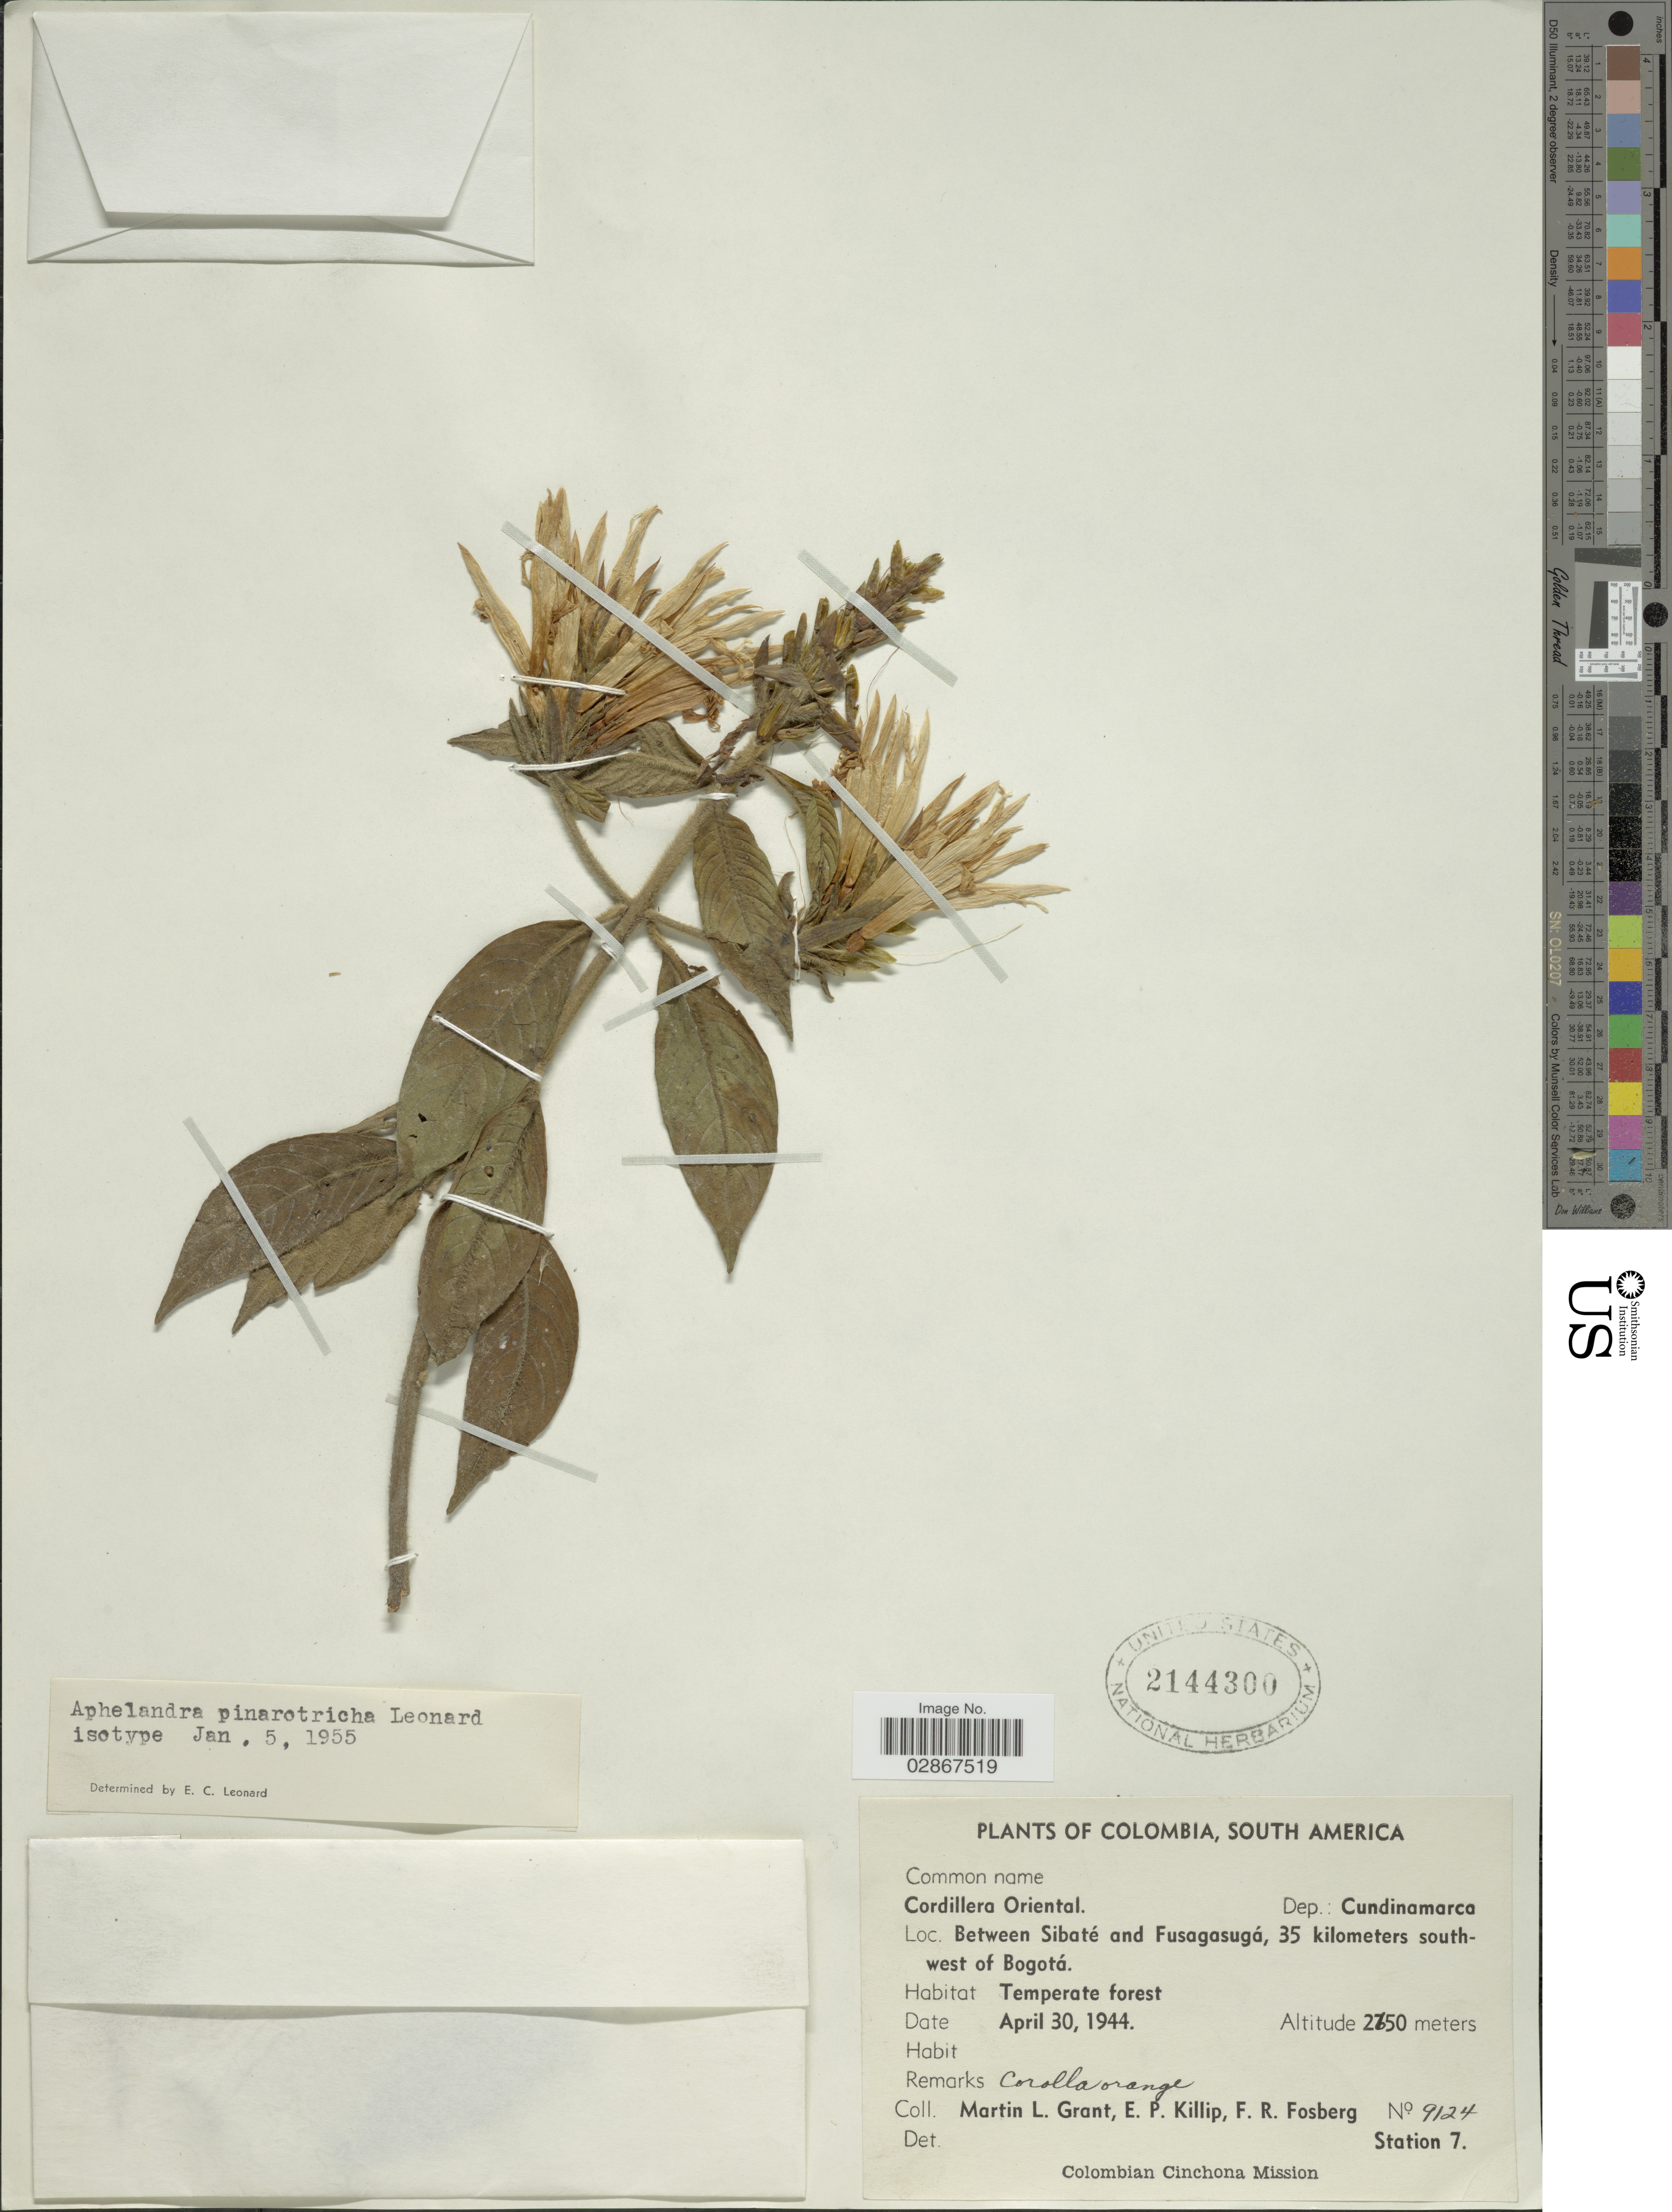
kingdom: Plantae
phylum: Tracheophyta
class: Magnoliopsida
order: Lamiales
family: Acanthaceae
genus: Aphelandra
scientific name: Aphelandra pinarotricha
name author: Leonard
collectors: M. L. Grant, E. P. Killip & F. R. Fosberg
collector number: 9124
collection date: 1944-04-30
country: Colombia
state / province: Cundinamarca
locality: Cordillera Oriental. Dep.: Cundinamarca. Between Sibaté and Fusagasugá, 35 kilometers south-west of Bogotá.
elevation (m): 2650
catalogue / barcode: US 2144300